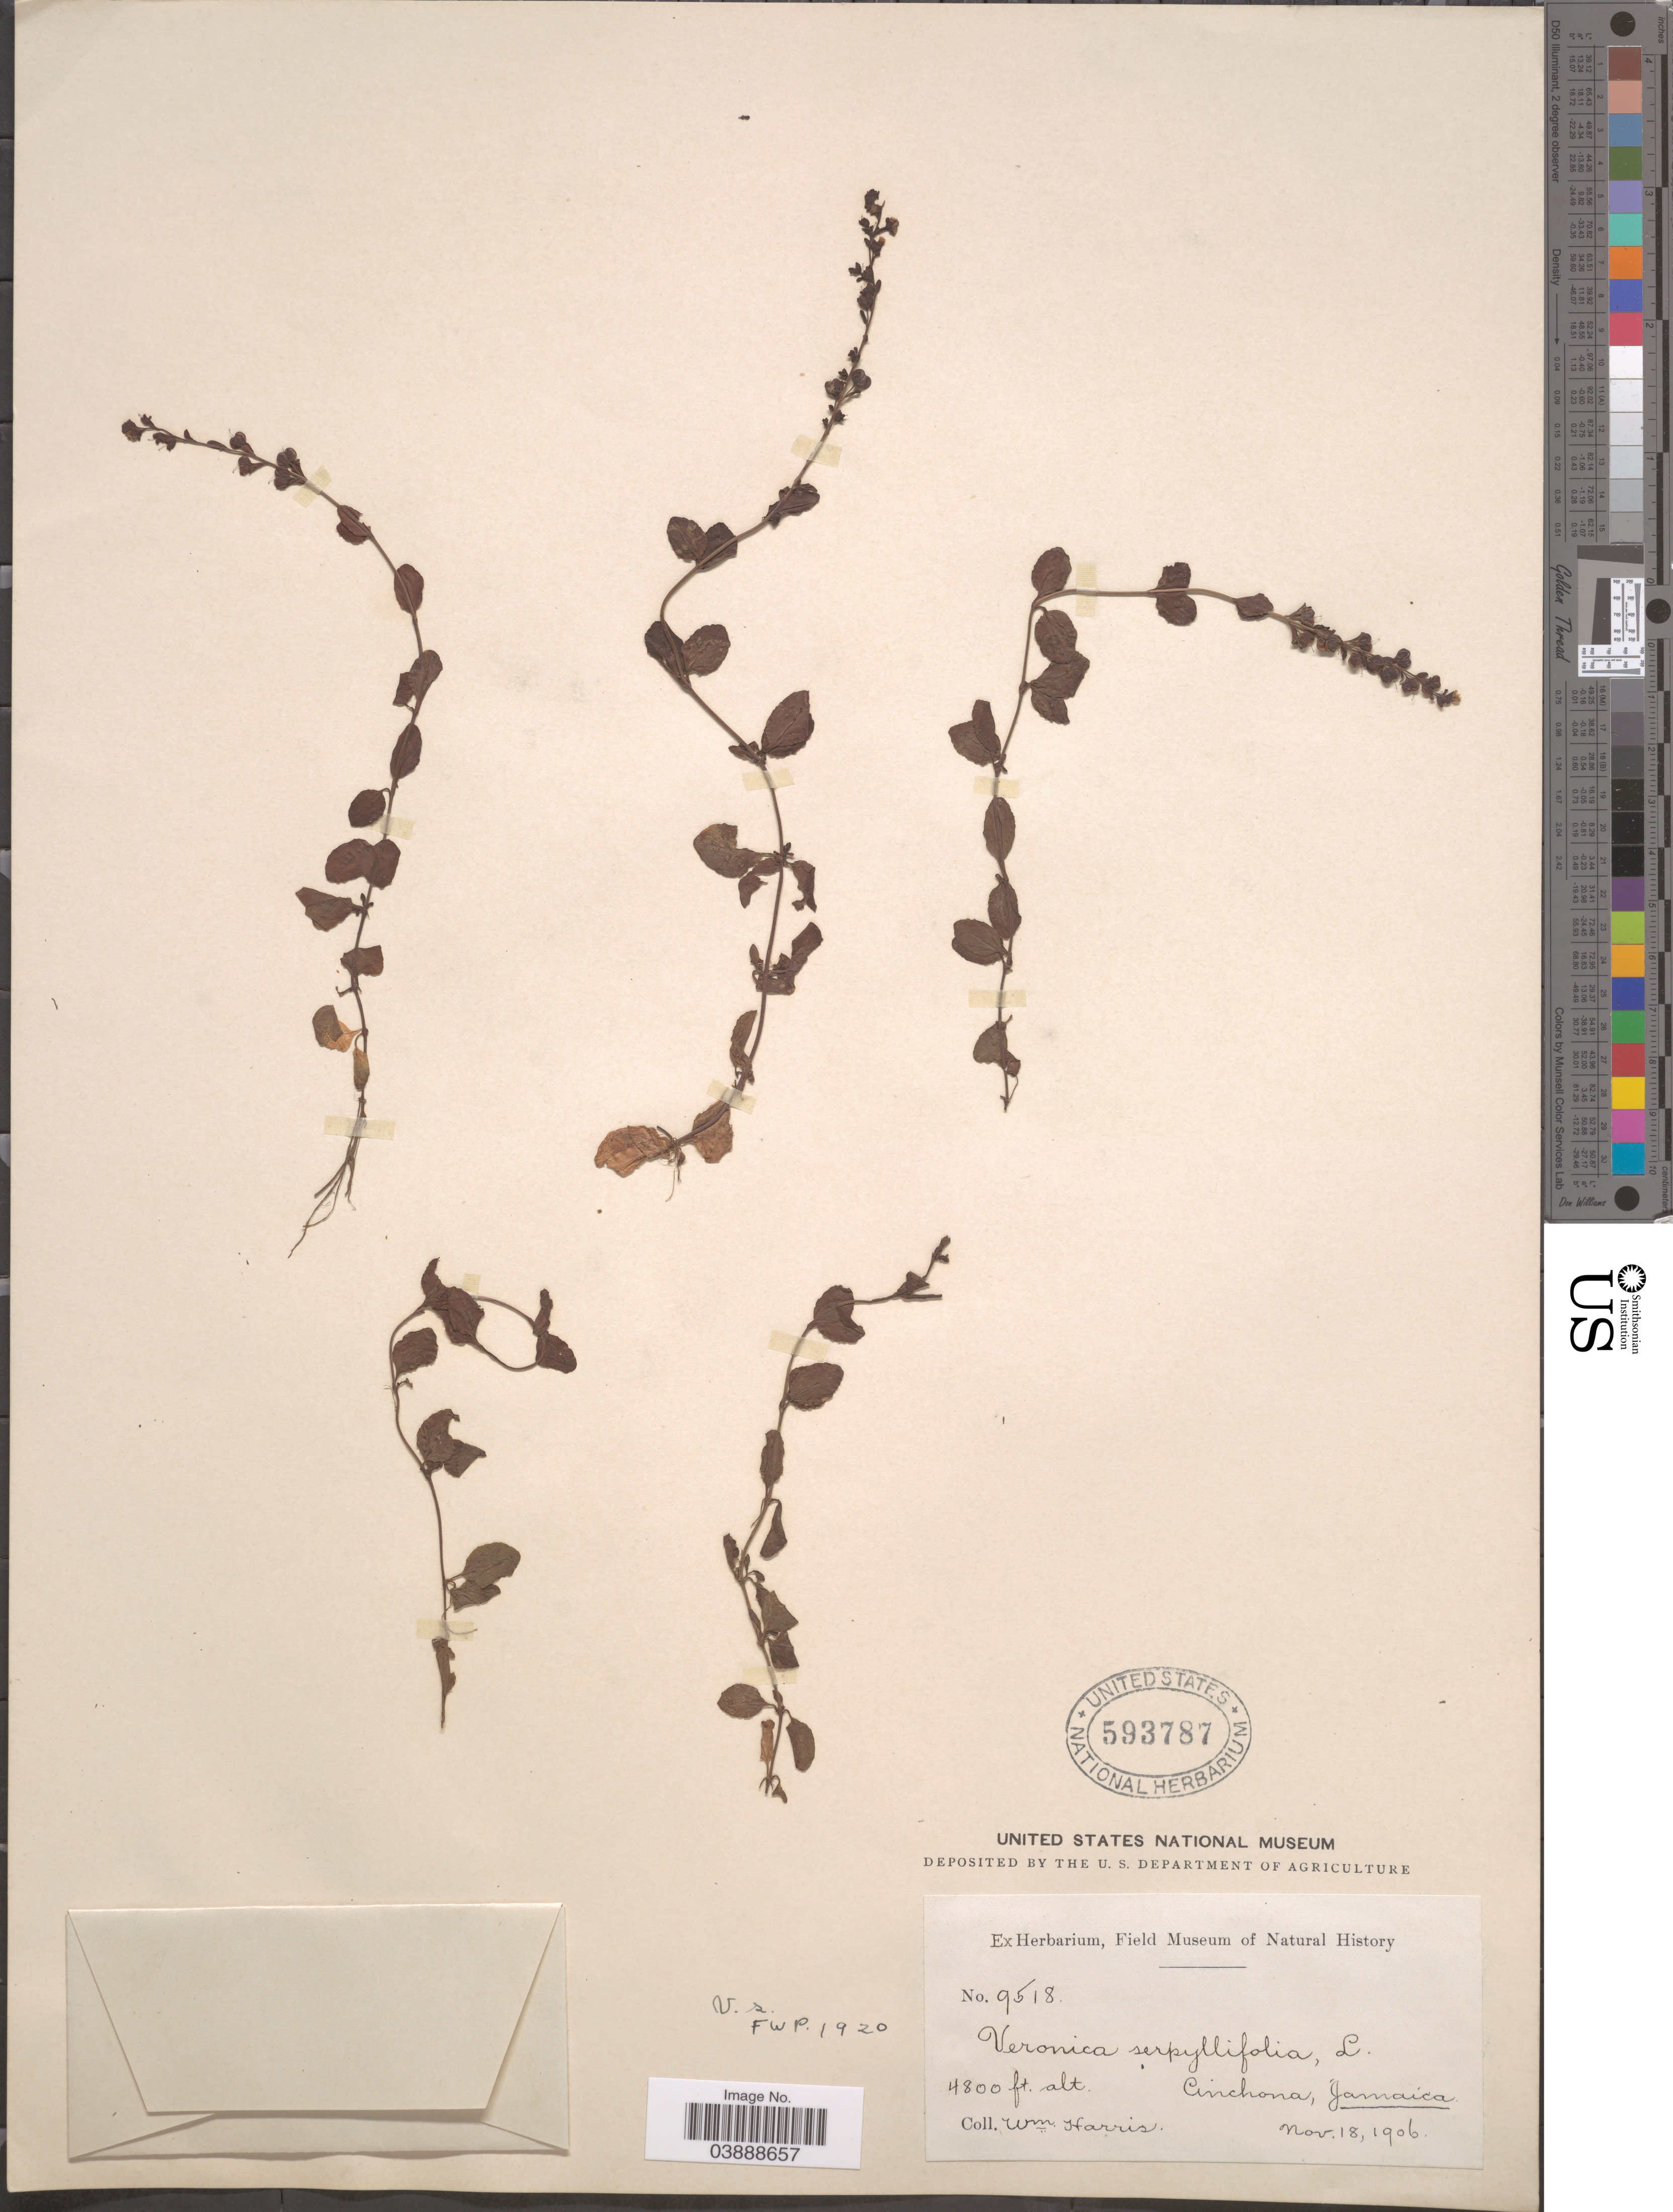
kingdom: Plantae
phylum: Tracheophyta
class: Magnoliopsida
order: Lamiales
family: Plantaginaceae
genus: Veronica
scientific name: Veronica serpyllifolia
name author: L.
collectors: W. Harris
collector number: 9518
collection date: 1906-11-10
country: Jamaica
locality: Cinchona.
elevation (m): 1463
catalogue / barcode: US 593787